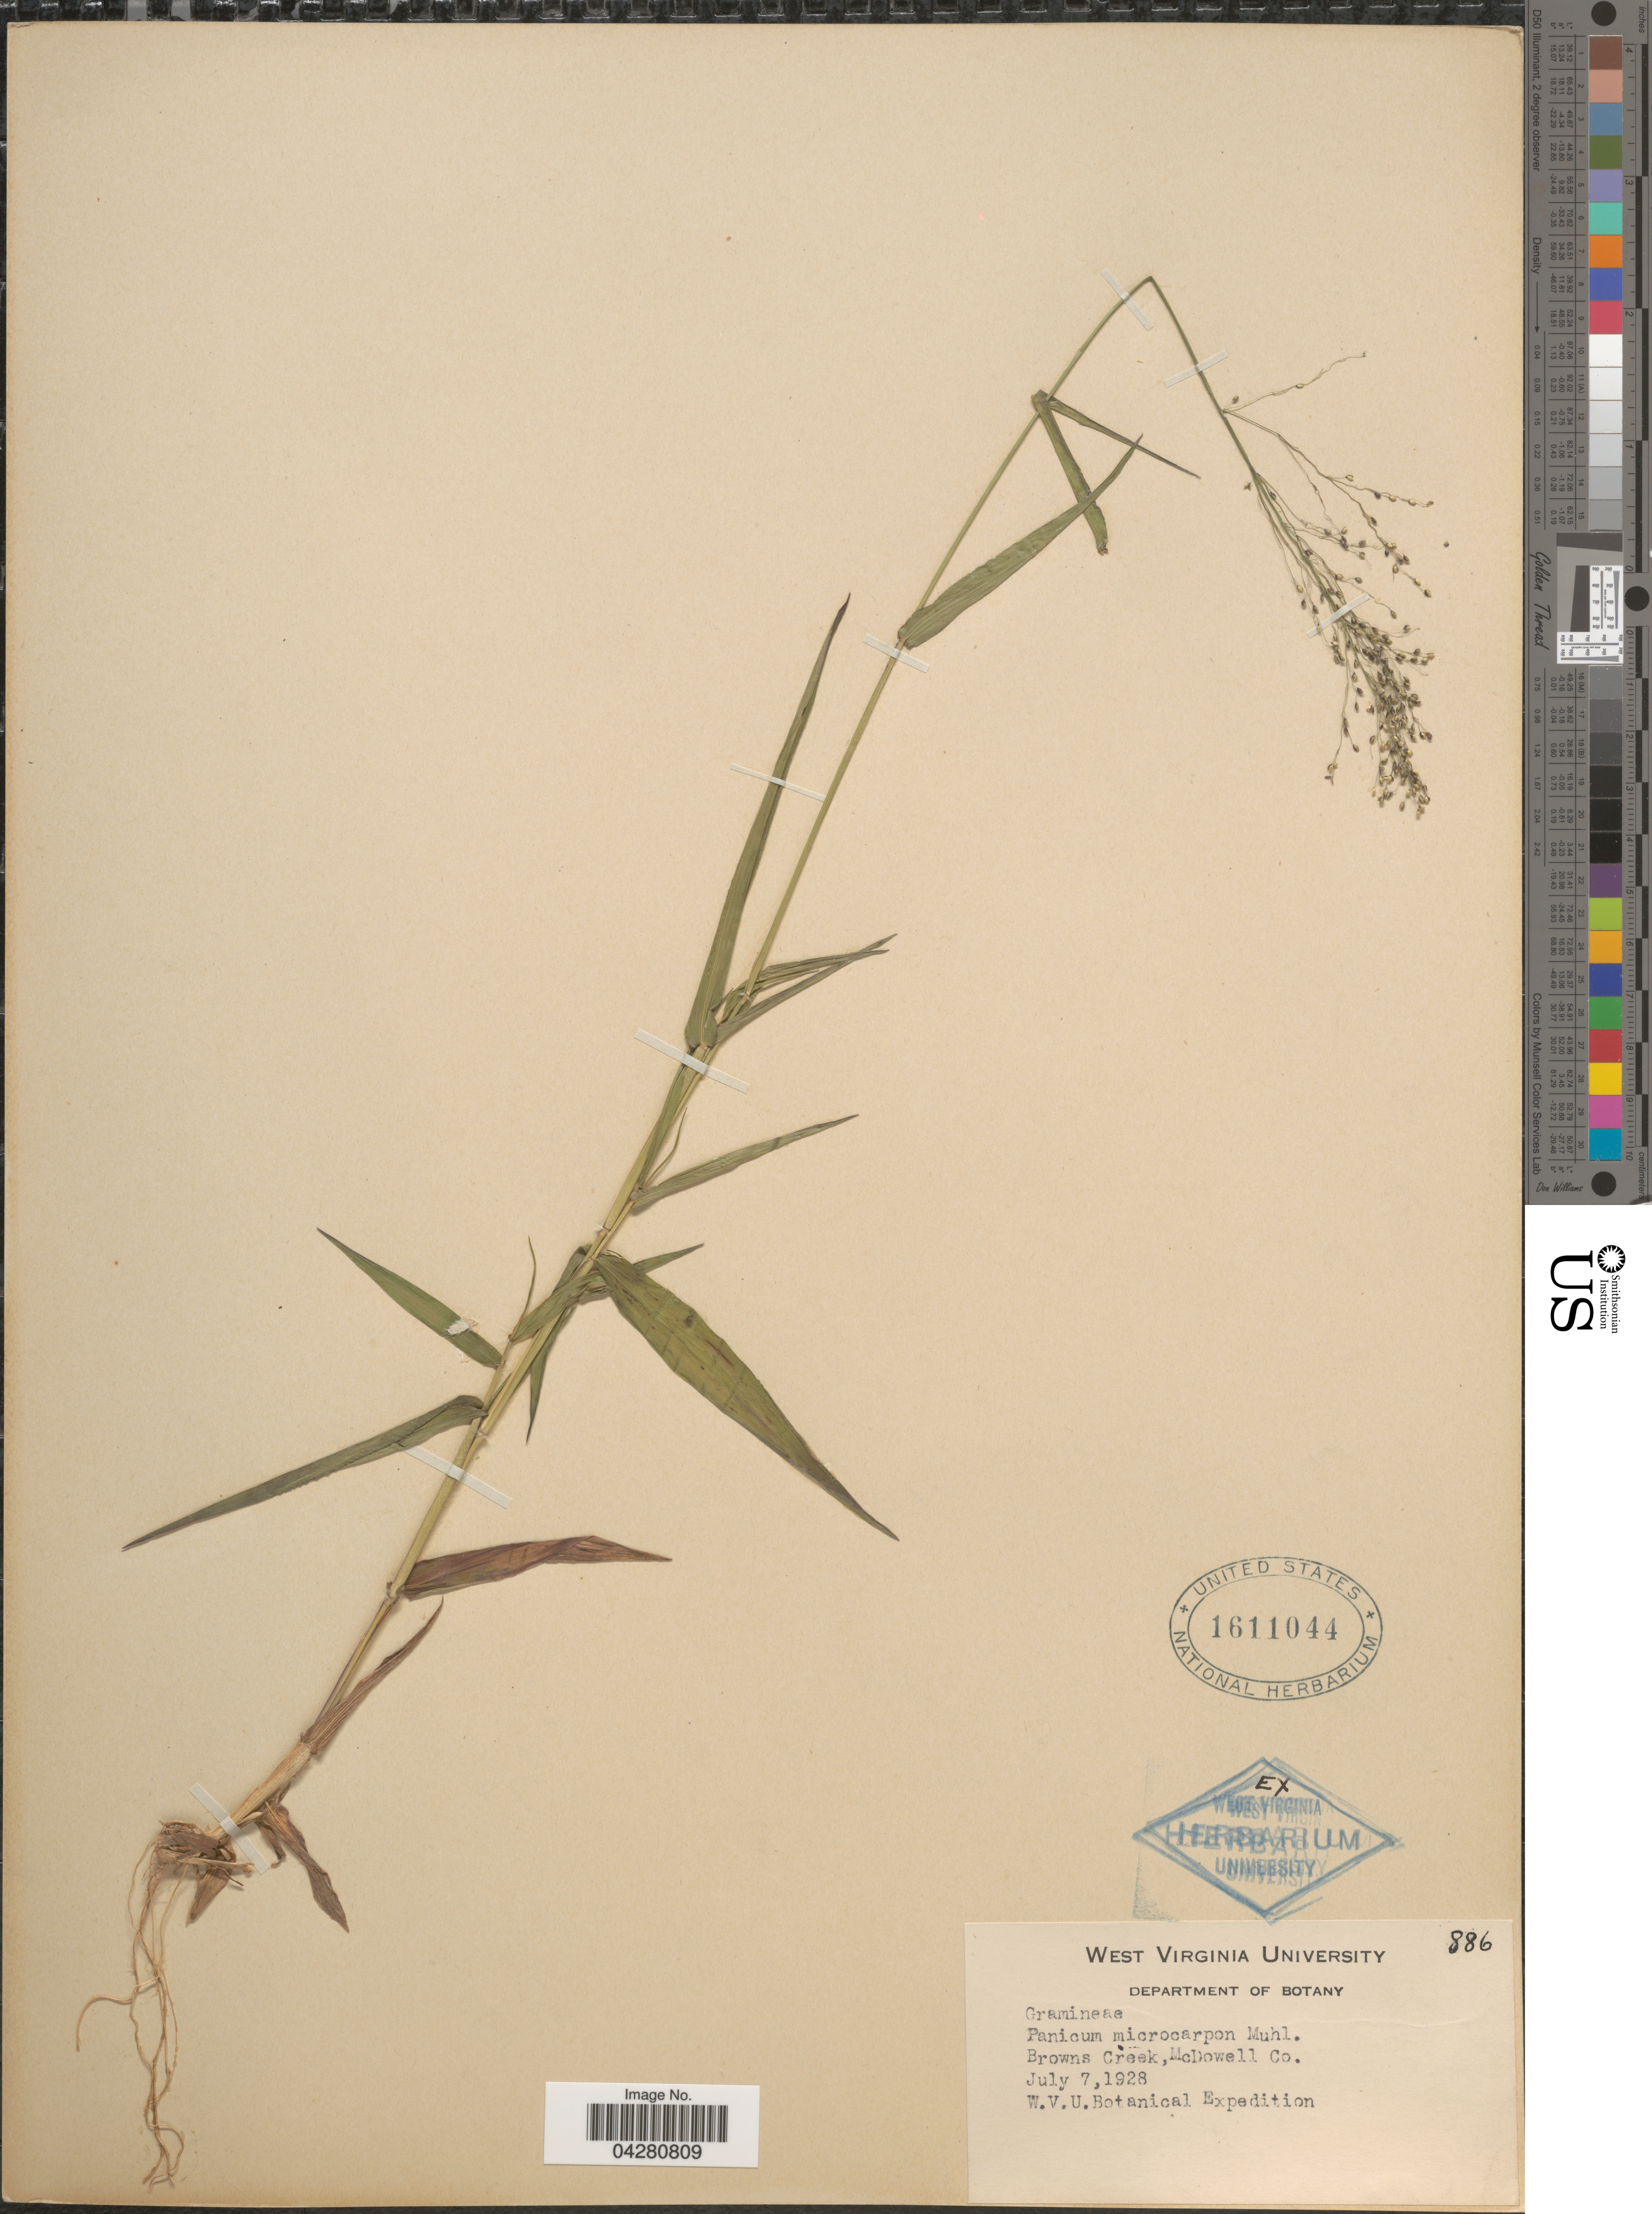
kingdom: Plantae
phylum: Tracheophyta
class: Liliopsida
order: Poales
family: Poaceae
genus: Dichanthelium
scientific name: Dichanthelium dichotomum var. dichotomum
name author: (L.) Gould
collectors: Ex herb. West Virginia University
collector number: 886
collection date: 1928-07-07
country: United States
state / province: West Virginia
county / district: McDowell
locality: Browns Creek, McDowell Co. W.V.U. Botanical Expedition.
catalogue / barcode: US 1611044